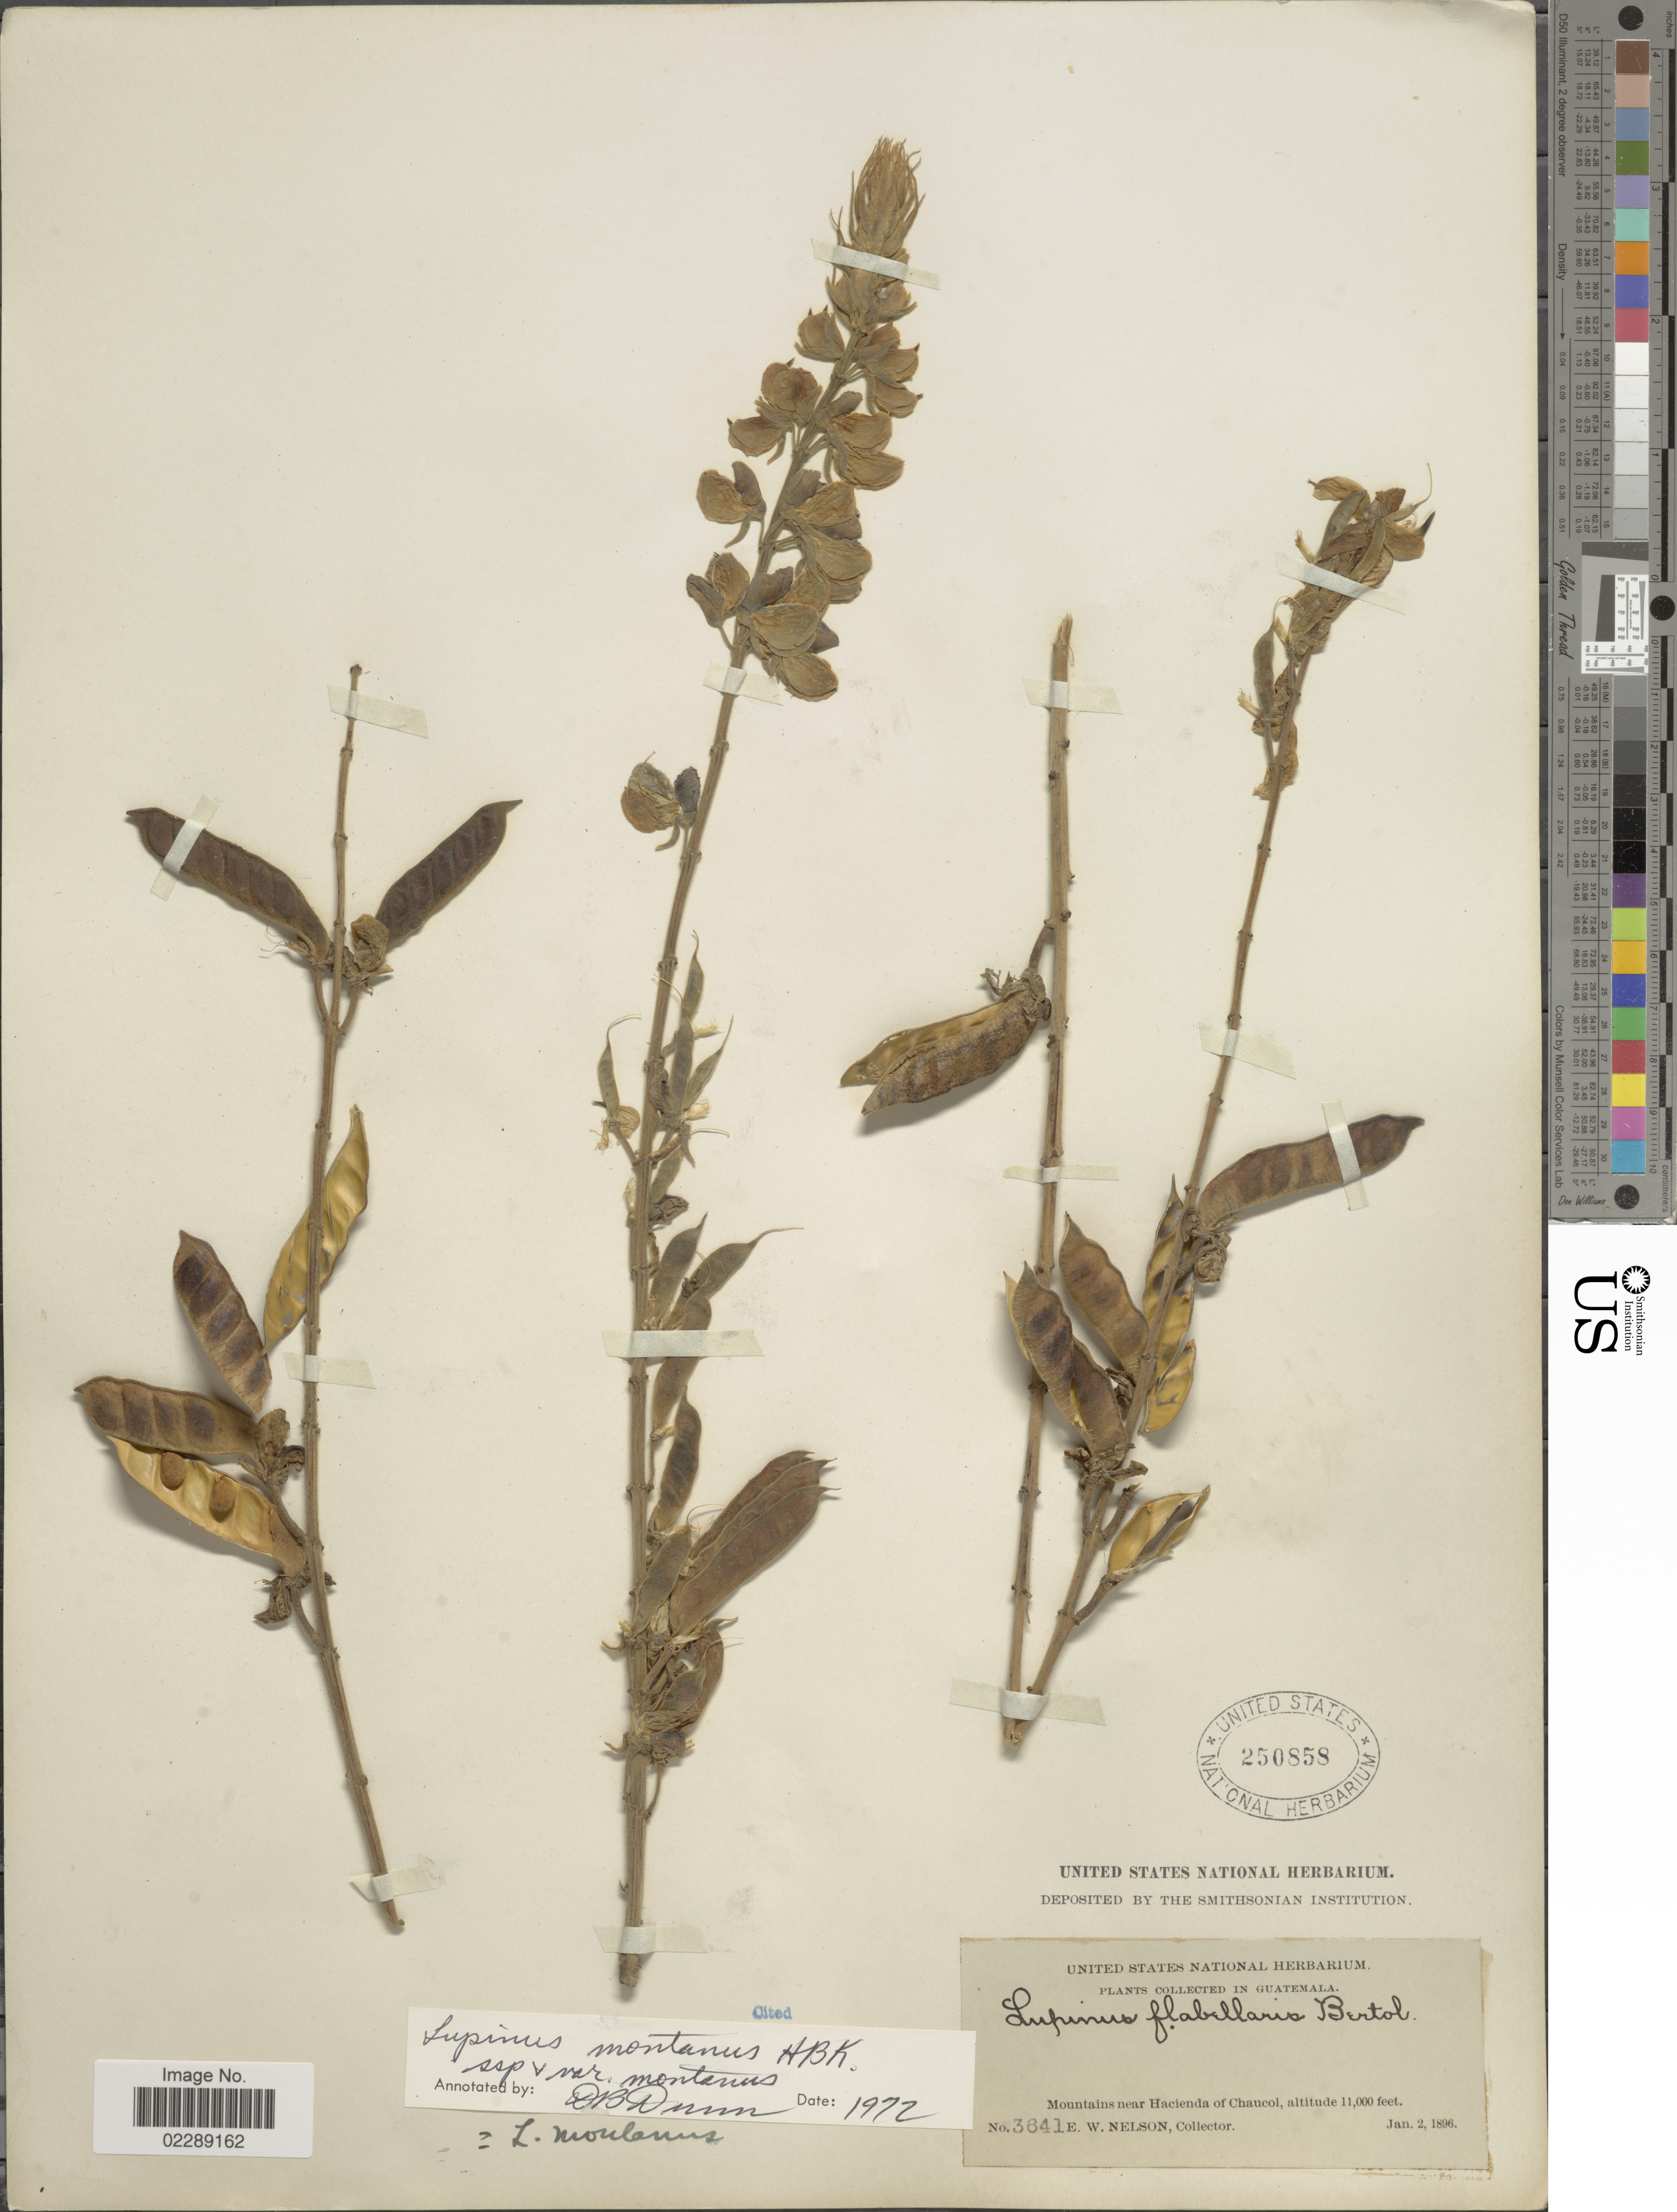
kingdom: Plantae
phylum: Tracheophyta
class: Magnoliopsida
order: Fabales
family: Fabaceae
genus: Lupinus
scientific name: Lupinus montanus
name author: Kunth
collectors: E. W. Nelson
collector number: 3641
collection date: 1896-01-02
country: Guatemala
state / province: Guatemala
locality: Mountains near Hacienda of Chaucol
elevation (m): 3353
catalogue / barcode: US 250858